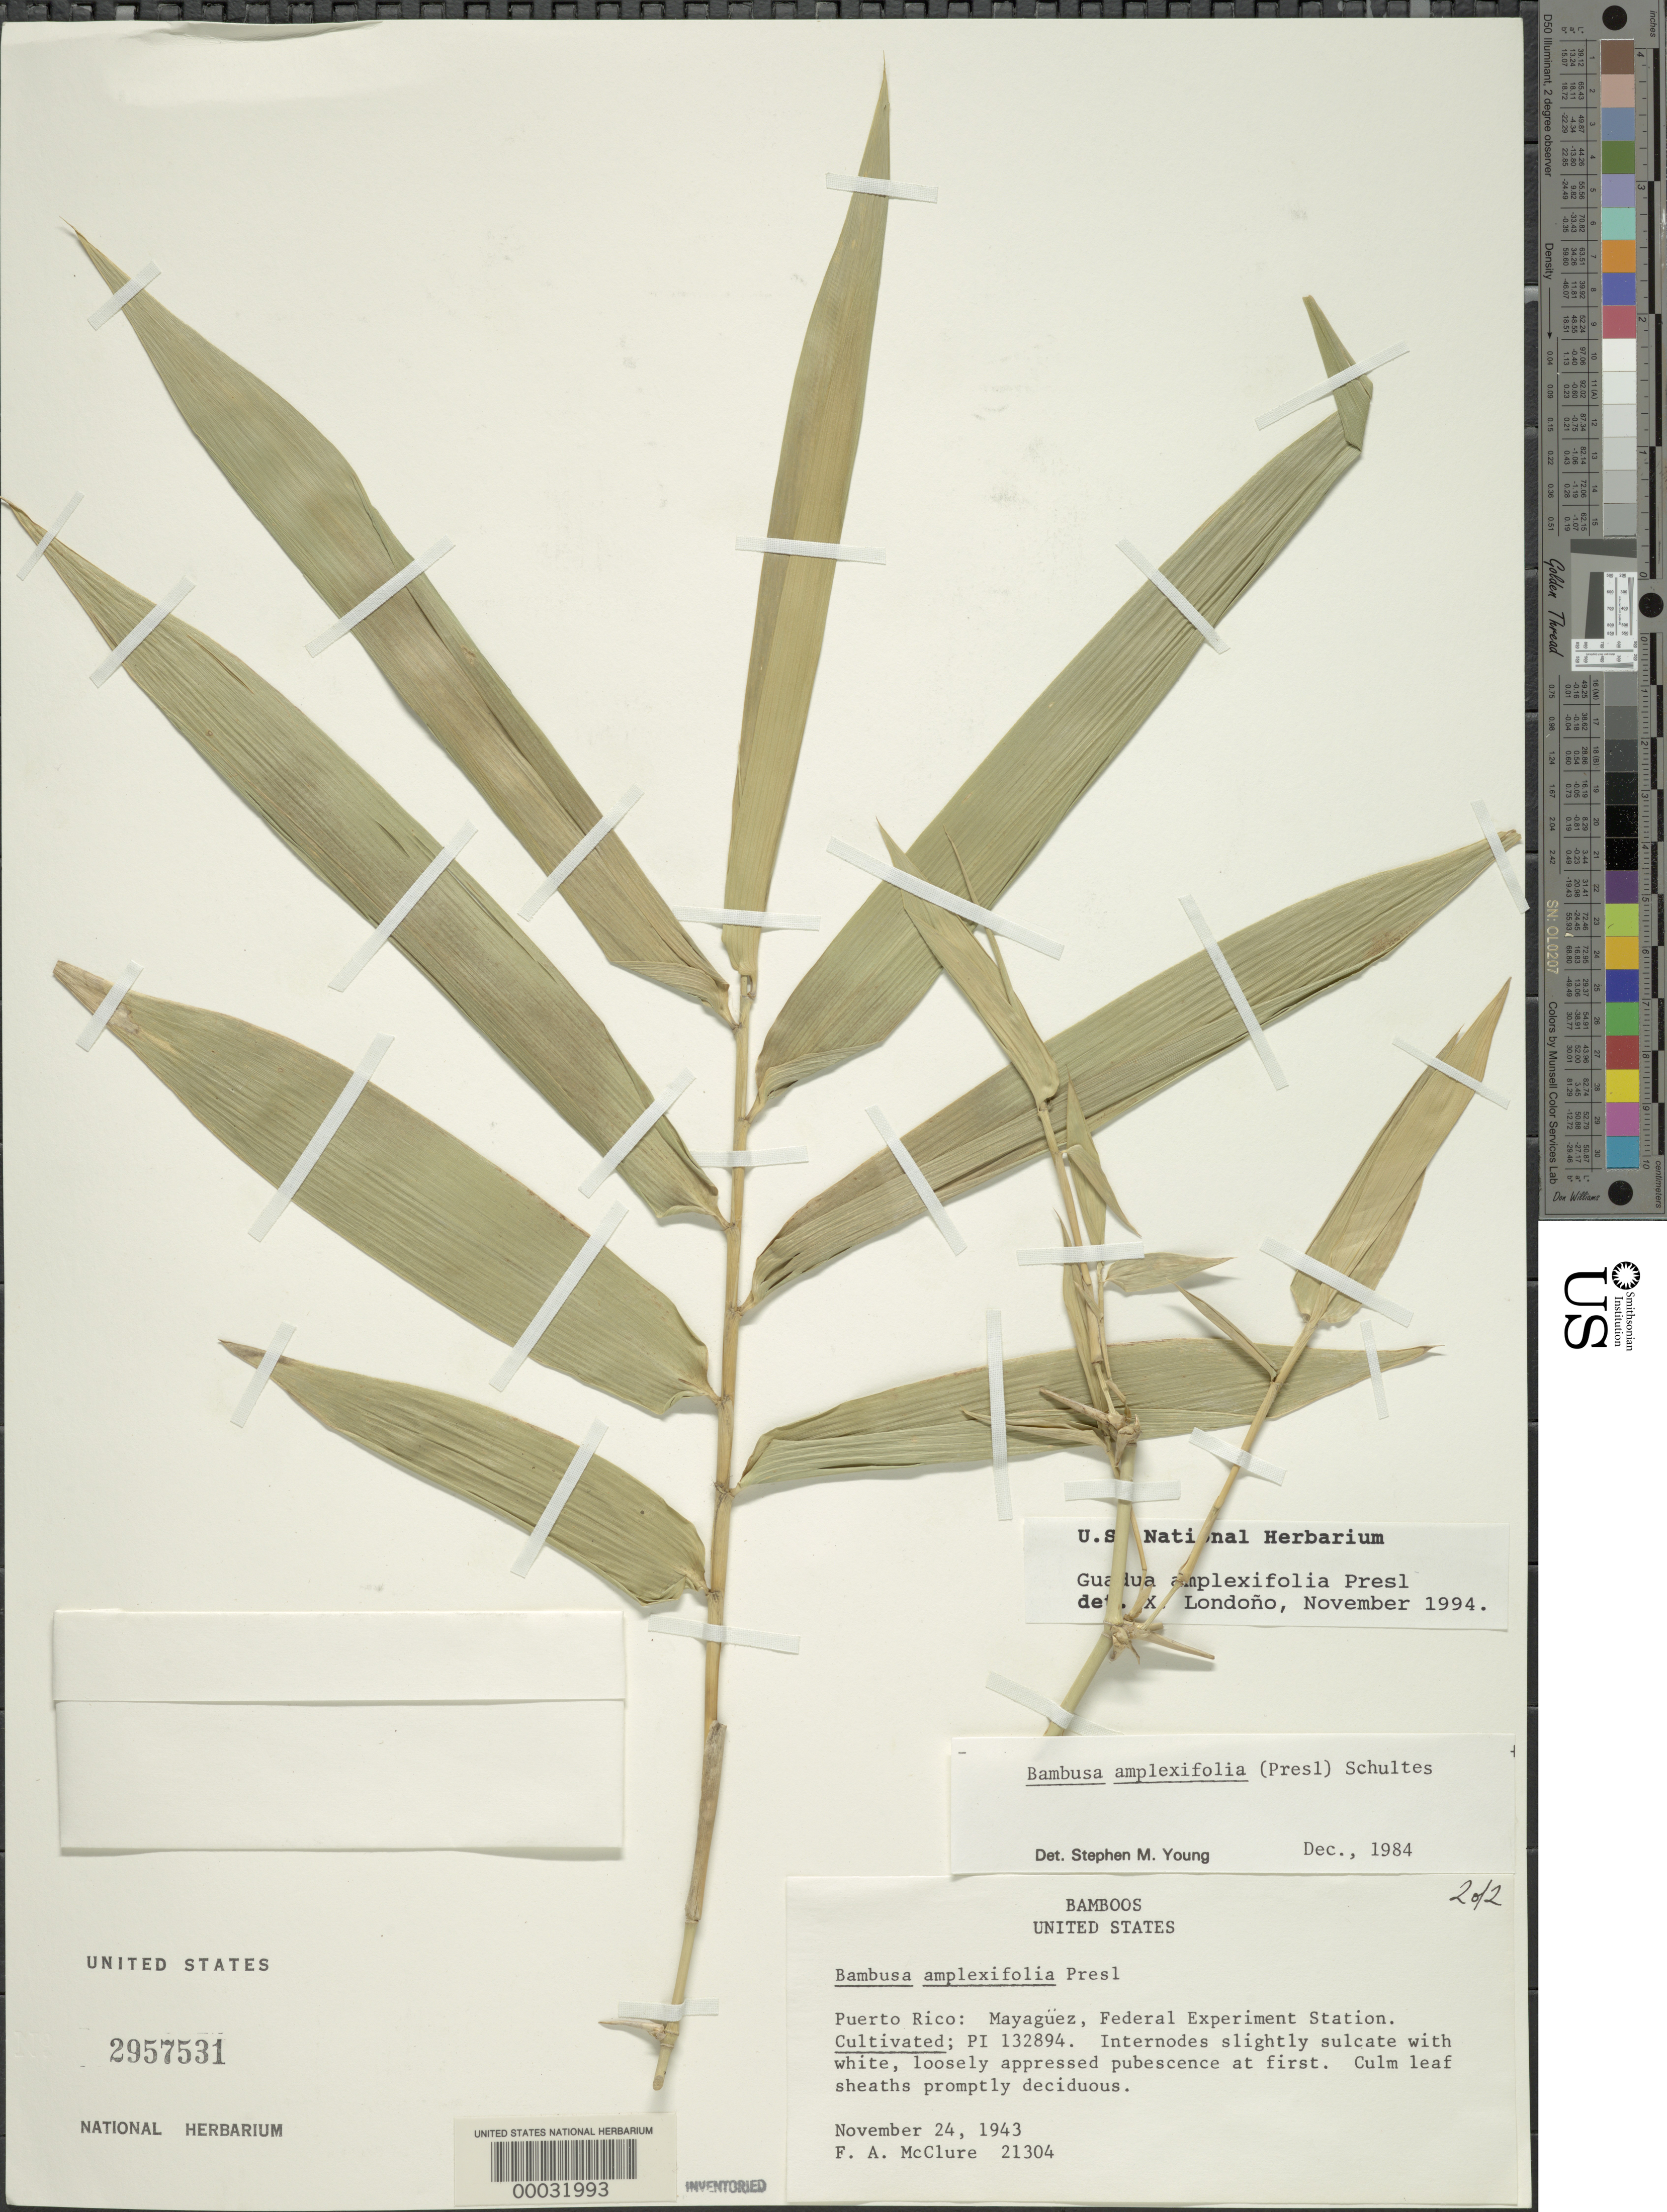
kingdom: Plantae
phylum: Tracheophyta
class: Liliopsida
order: Poales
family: Poaceae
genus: Guadua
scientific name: Guadua amplexifolia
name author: J. Presl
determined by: Londoño, X., (TULV), Jardin Botanico "Juan Maria Cespedes"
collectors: F. A. McClure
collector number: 21304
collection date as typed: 24 Nov 1943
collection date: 1943-11-24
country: Puerto Rico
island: Greater Antilles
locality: Fed. expt. sta., mayaguez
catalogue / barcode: US 2957531